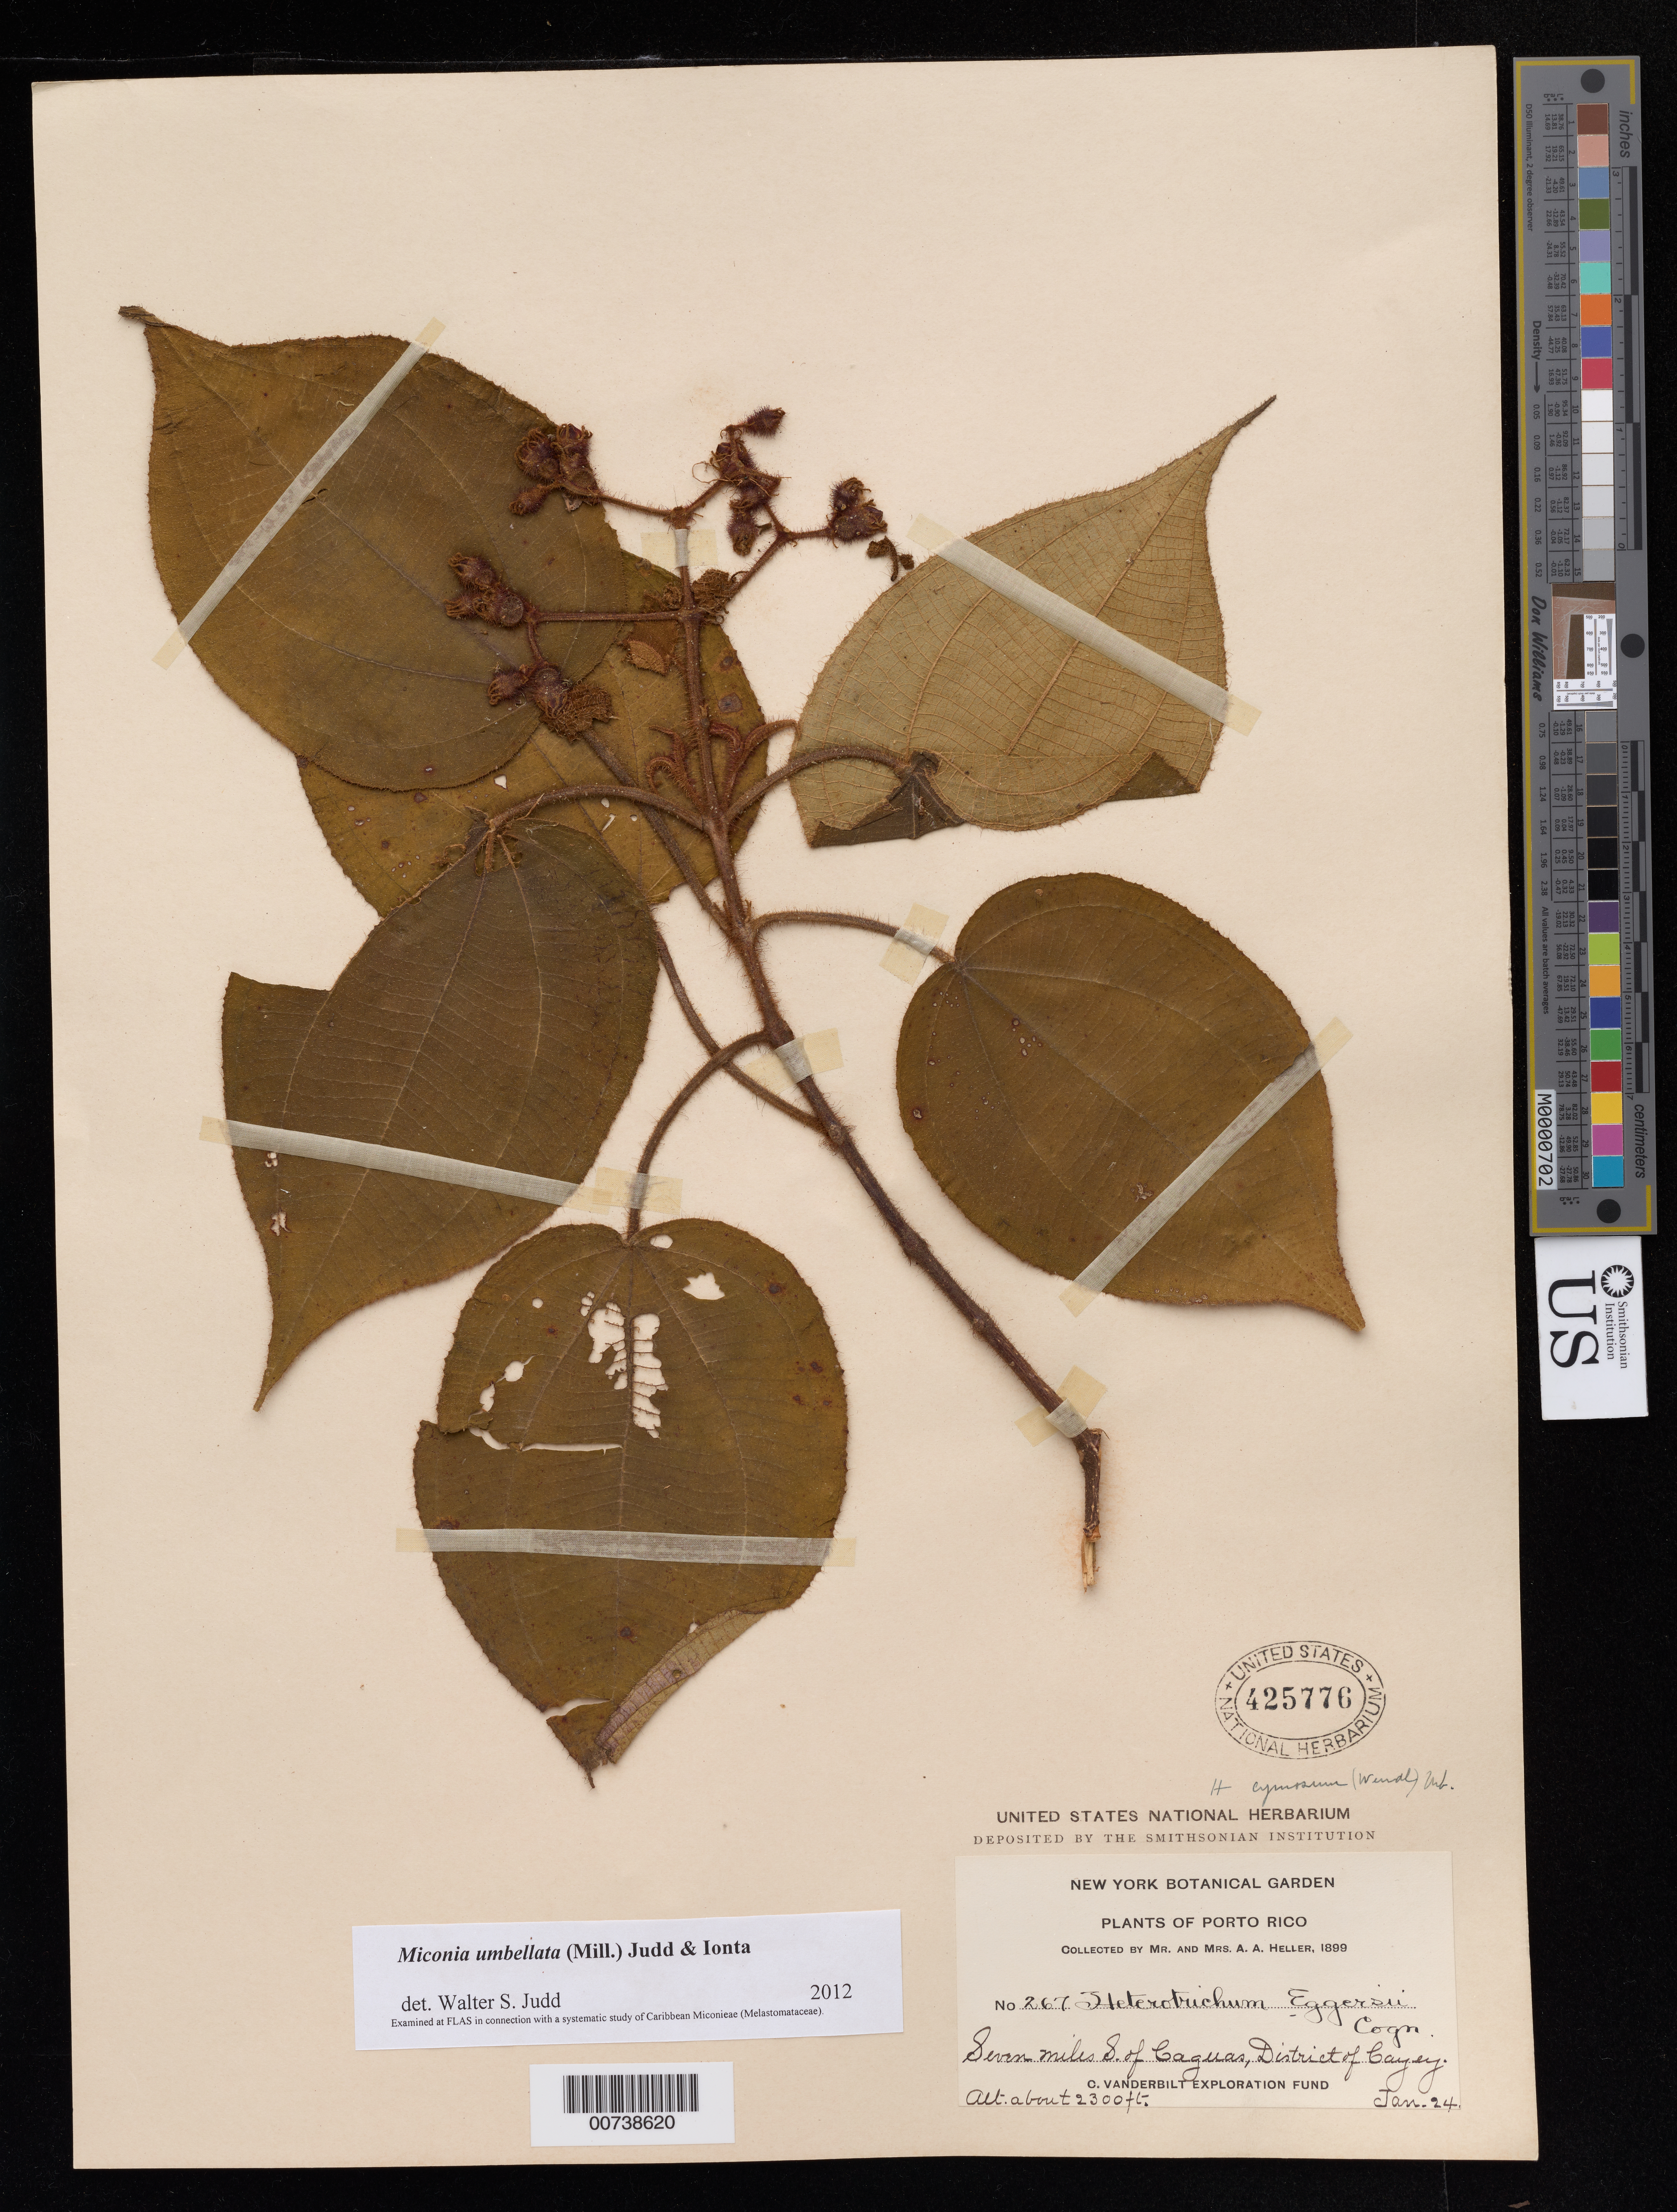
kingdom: Plantae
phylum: Tracheophyta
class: Magnoliopsida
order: Myrtales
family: Melastomataceae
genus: Miconia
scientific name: Miconia umbellata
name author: (Mill.) Judd & Ionta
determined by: Judd, Walter S.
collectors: A. A. Heller & E. G. Heller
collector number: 267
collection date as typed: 24 Jun 1899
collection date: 1899-06-24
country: Puerto Rico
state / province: Cayey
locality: Seven miles South of Caguas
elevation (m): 701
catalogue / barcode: US 425776